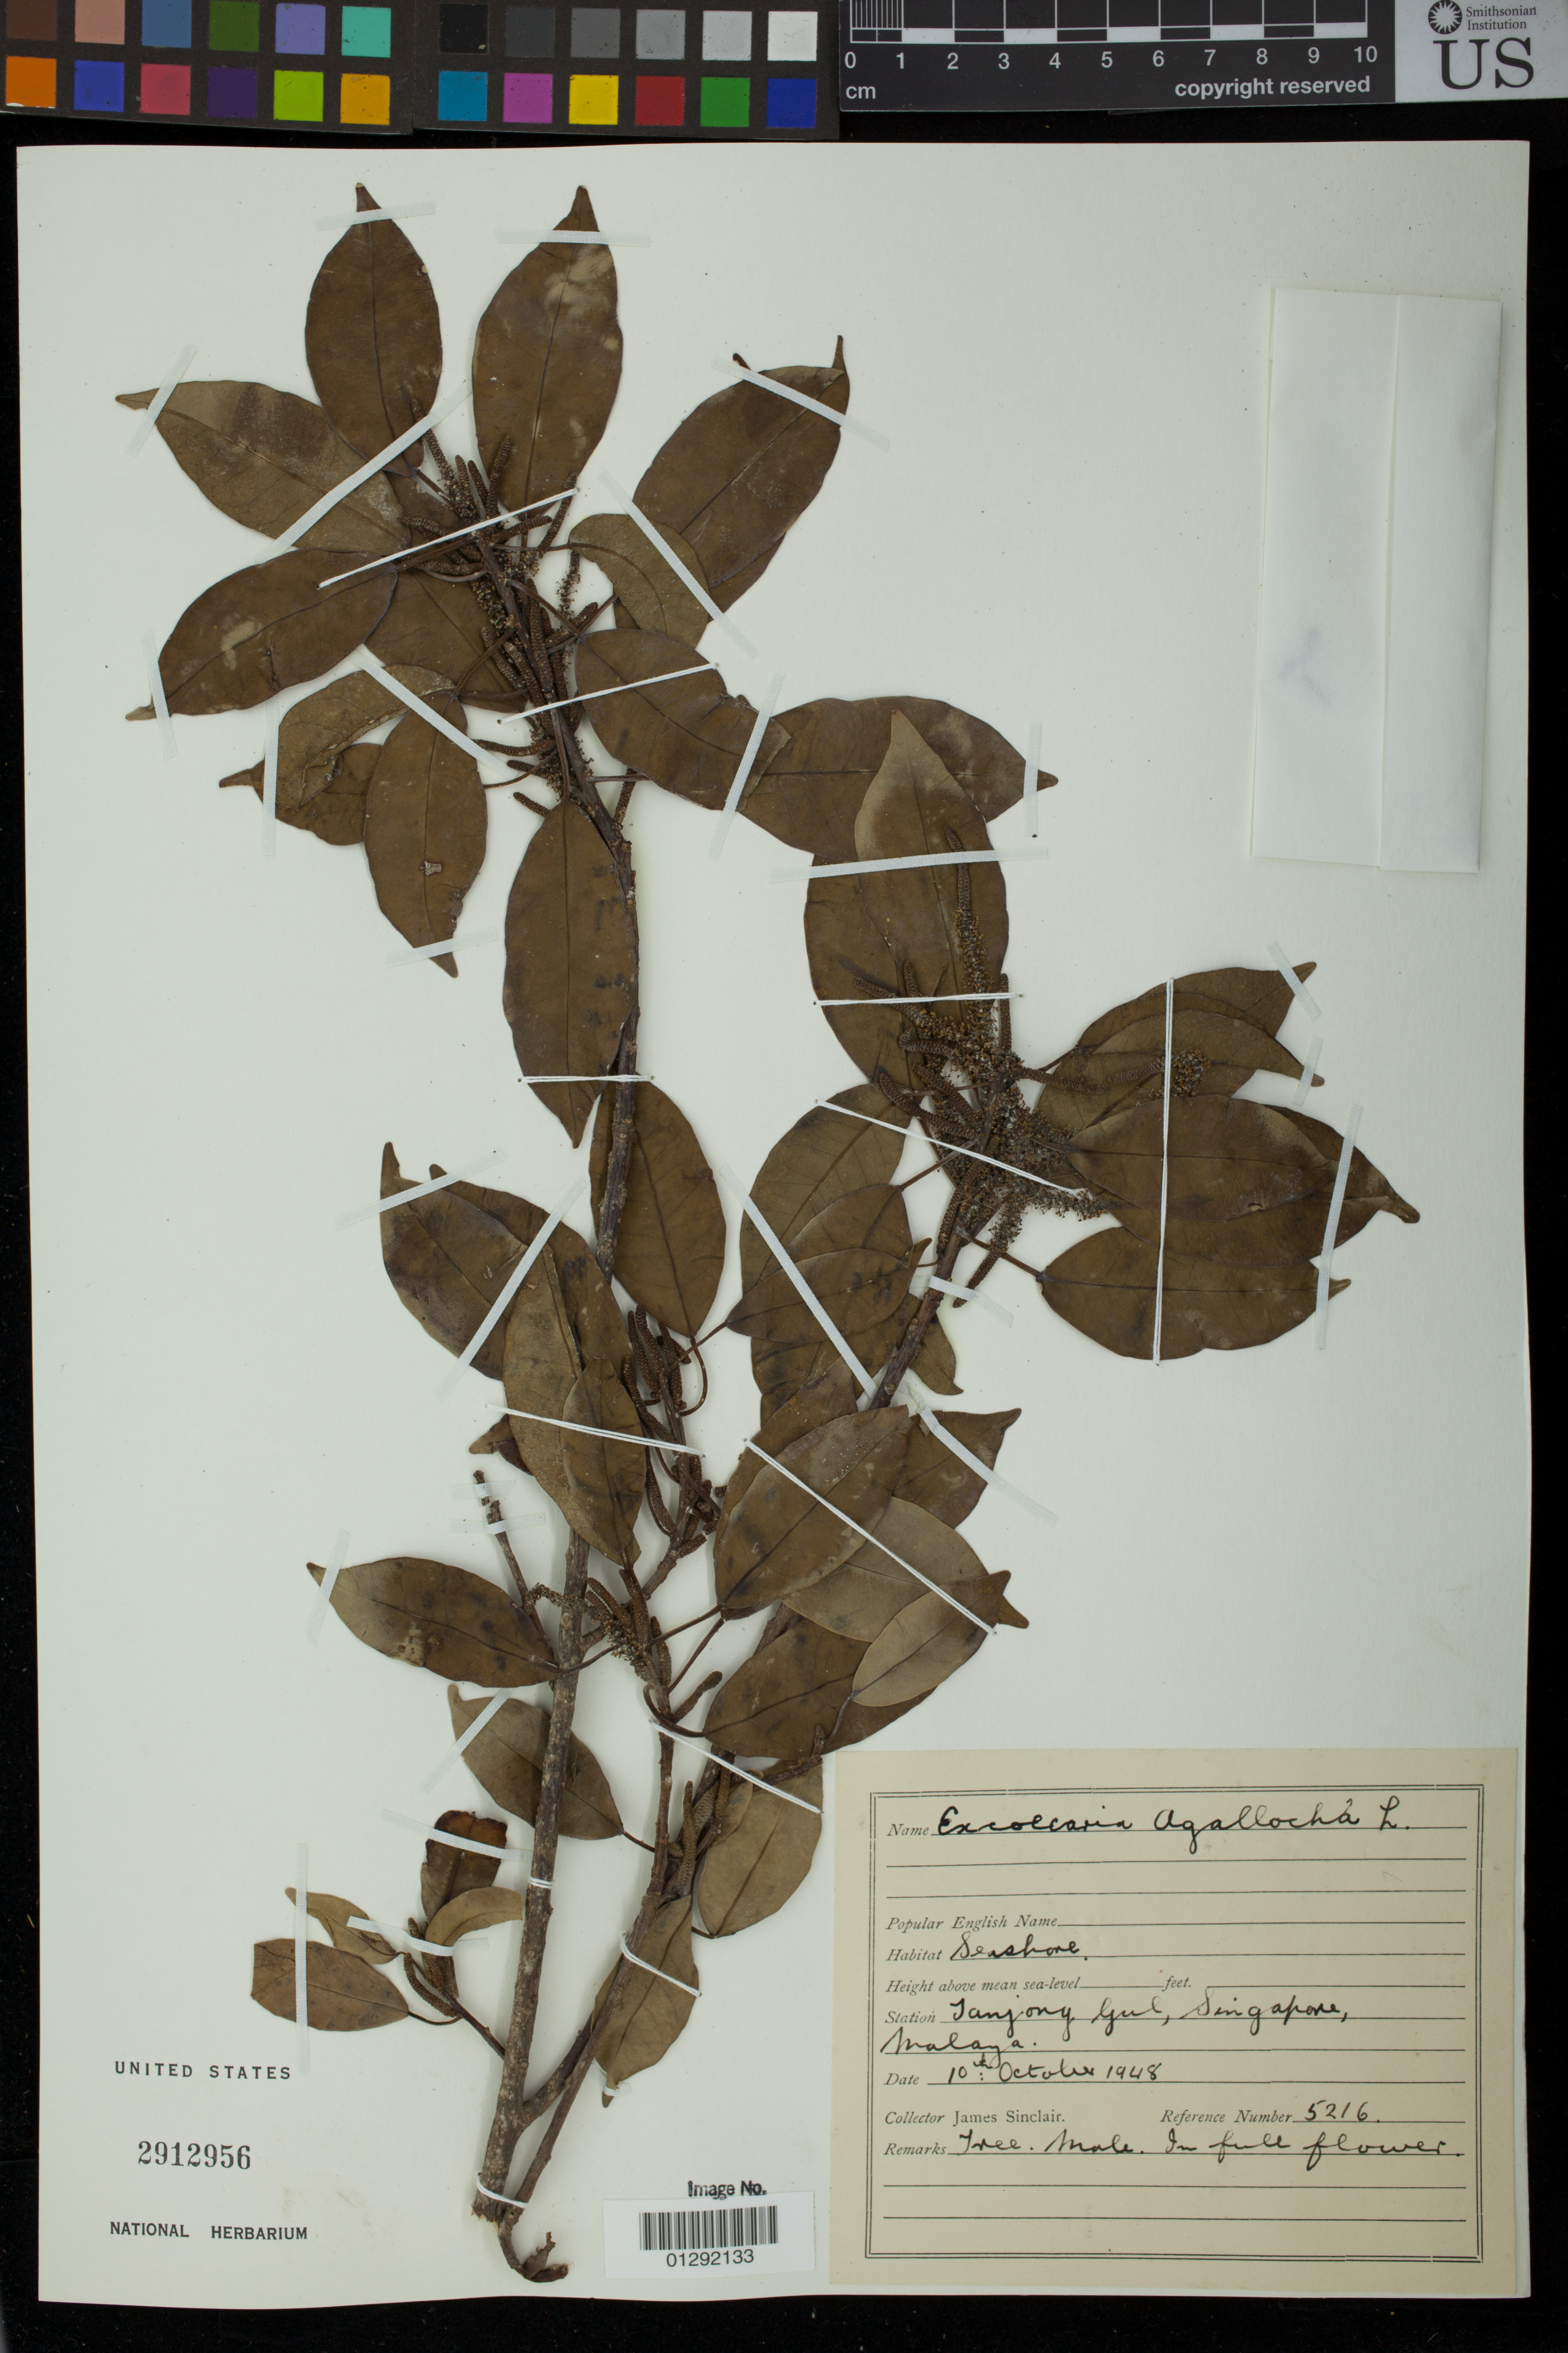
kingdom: Plantae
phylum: Tracheophyta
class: Magnoliopsida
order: Malpighiales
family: Euphorbiaceae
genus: Excoecaria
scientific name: Excoecaria agallocha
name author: L.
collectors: J. Sinclair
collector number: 5216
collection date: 1948-10-10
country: Singapore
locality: tanjong Gul, Malaya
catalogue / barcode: US 2912956